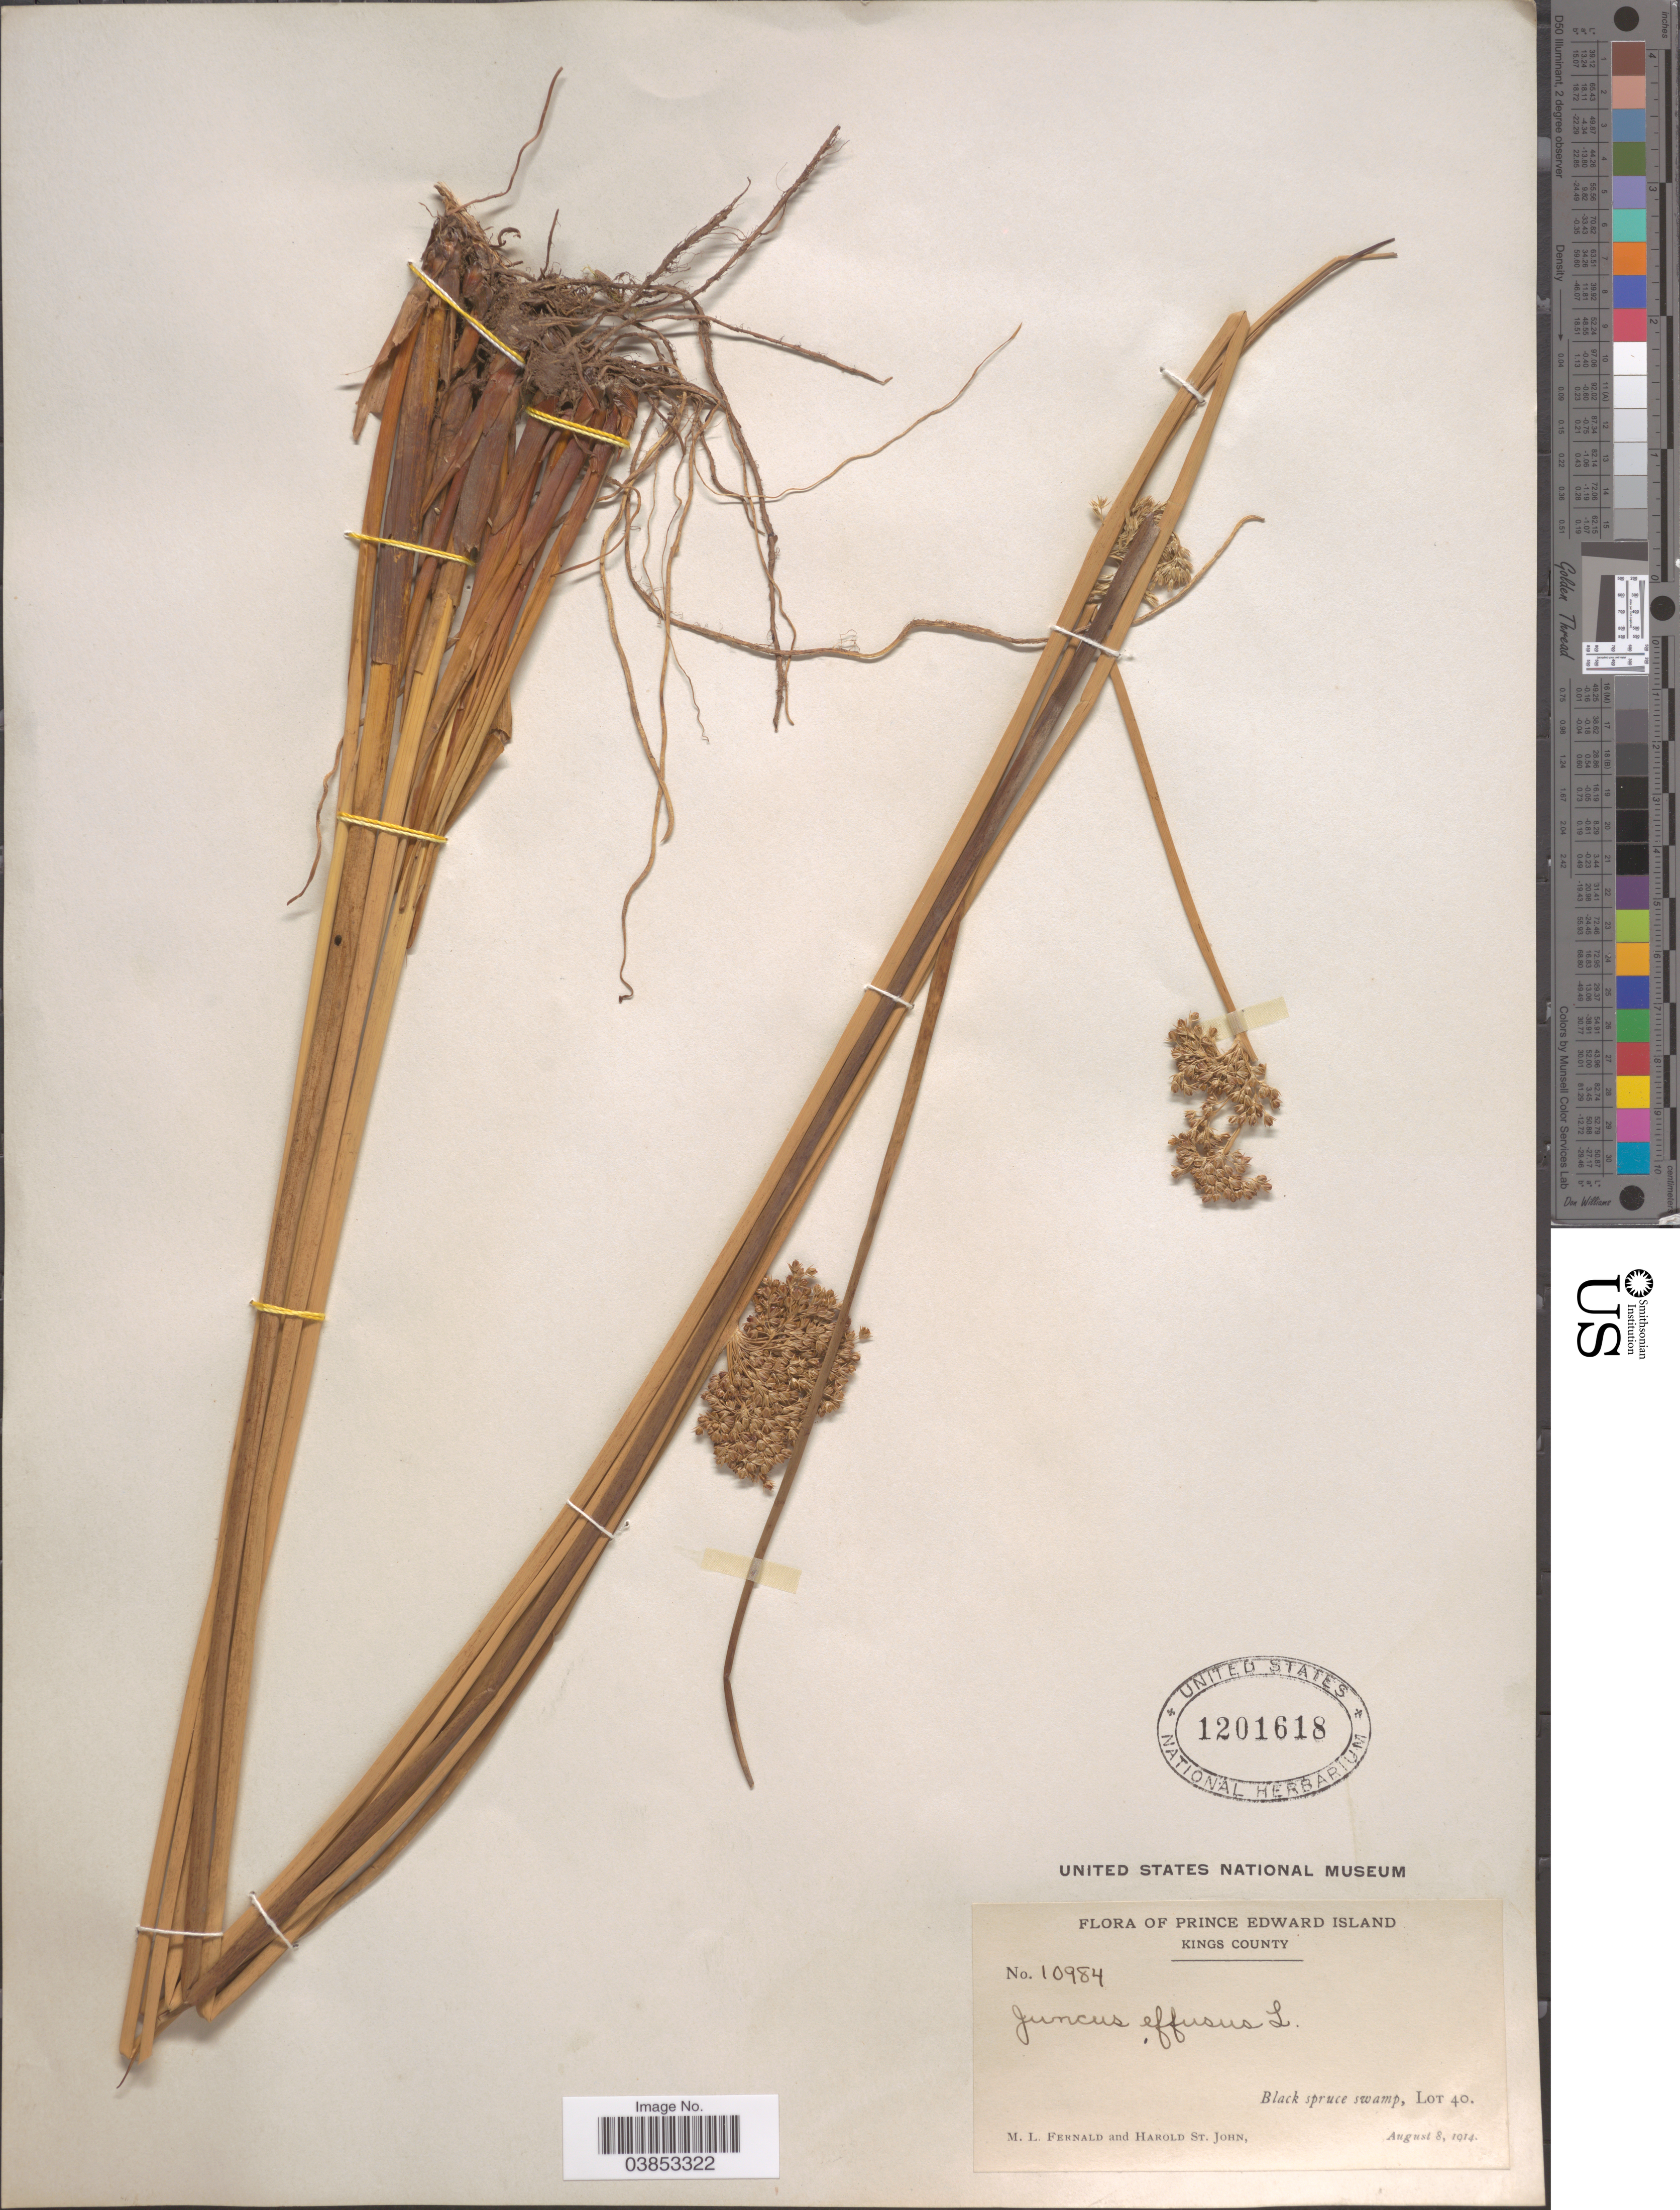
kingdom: Plantae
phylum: Tracheophyta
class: Liliopsida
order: Poales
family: Juncaceae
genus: Juncus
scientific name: Juncus effusus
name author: L.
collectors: M. L. Fernald & H. St. John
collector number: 10984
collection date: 1914-08-08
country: Canada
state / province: Prince Edward Island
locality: Kings County. Black spruce swamp, Lot 40.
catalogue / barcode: US 1201618